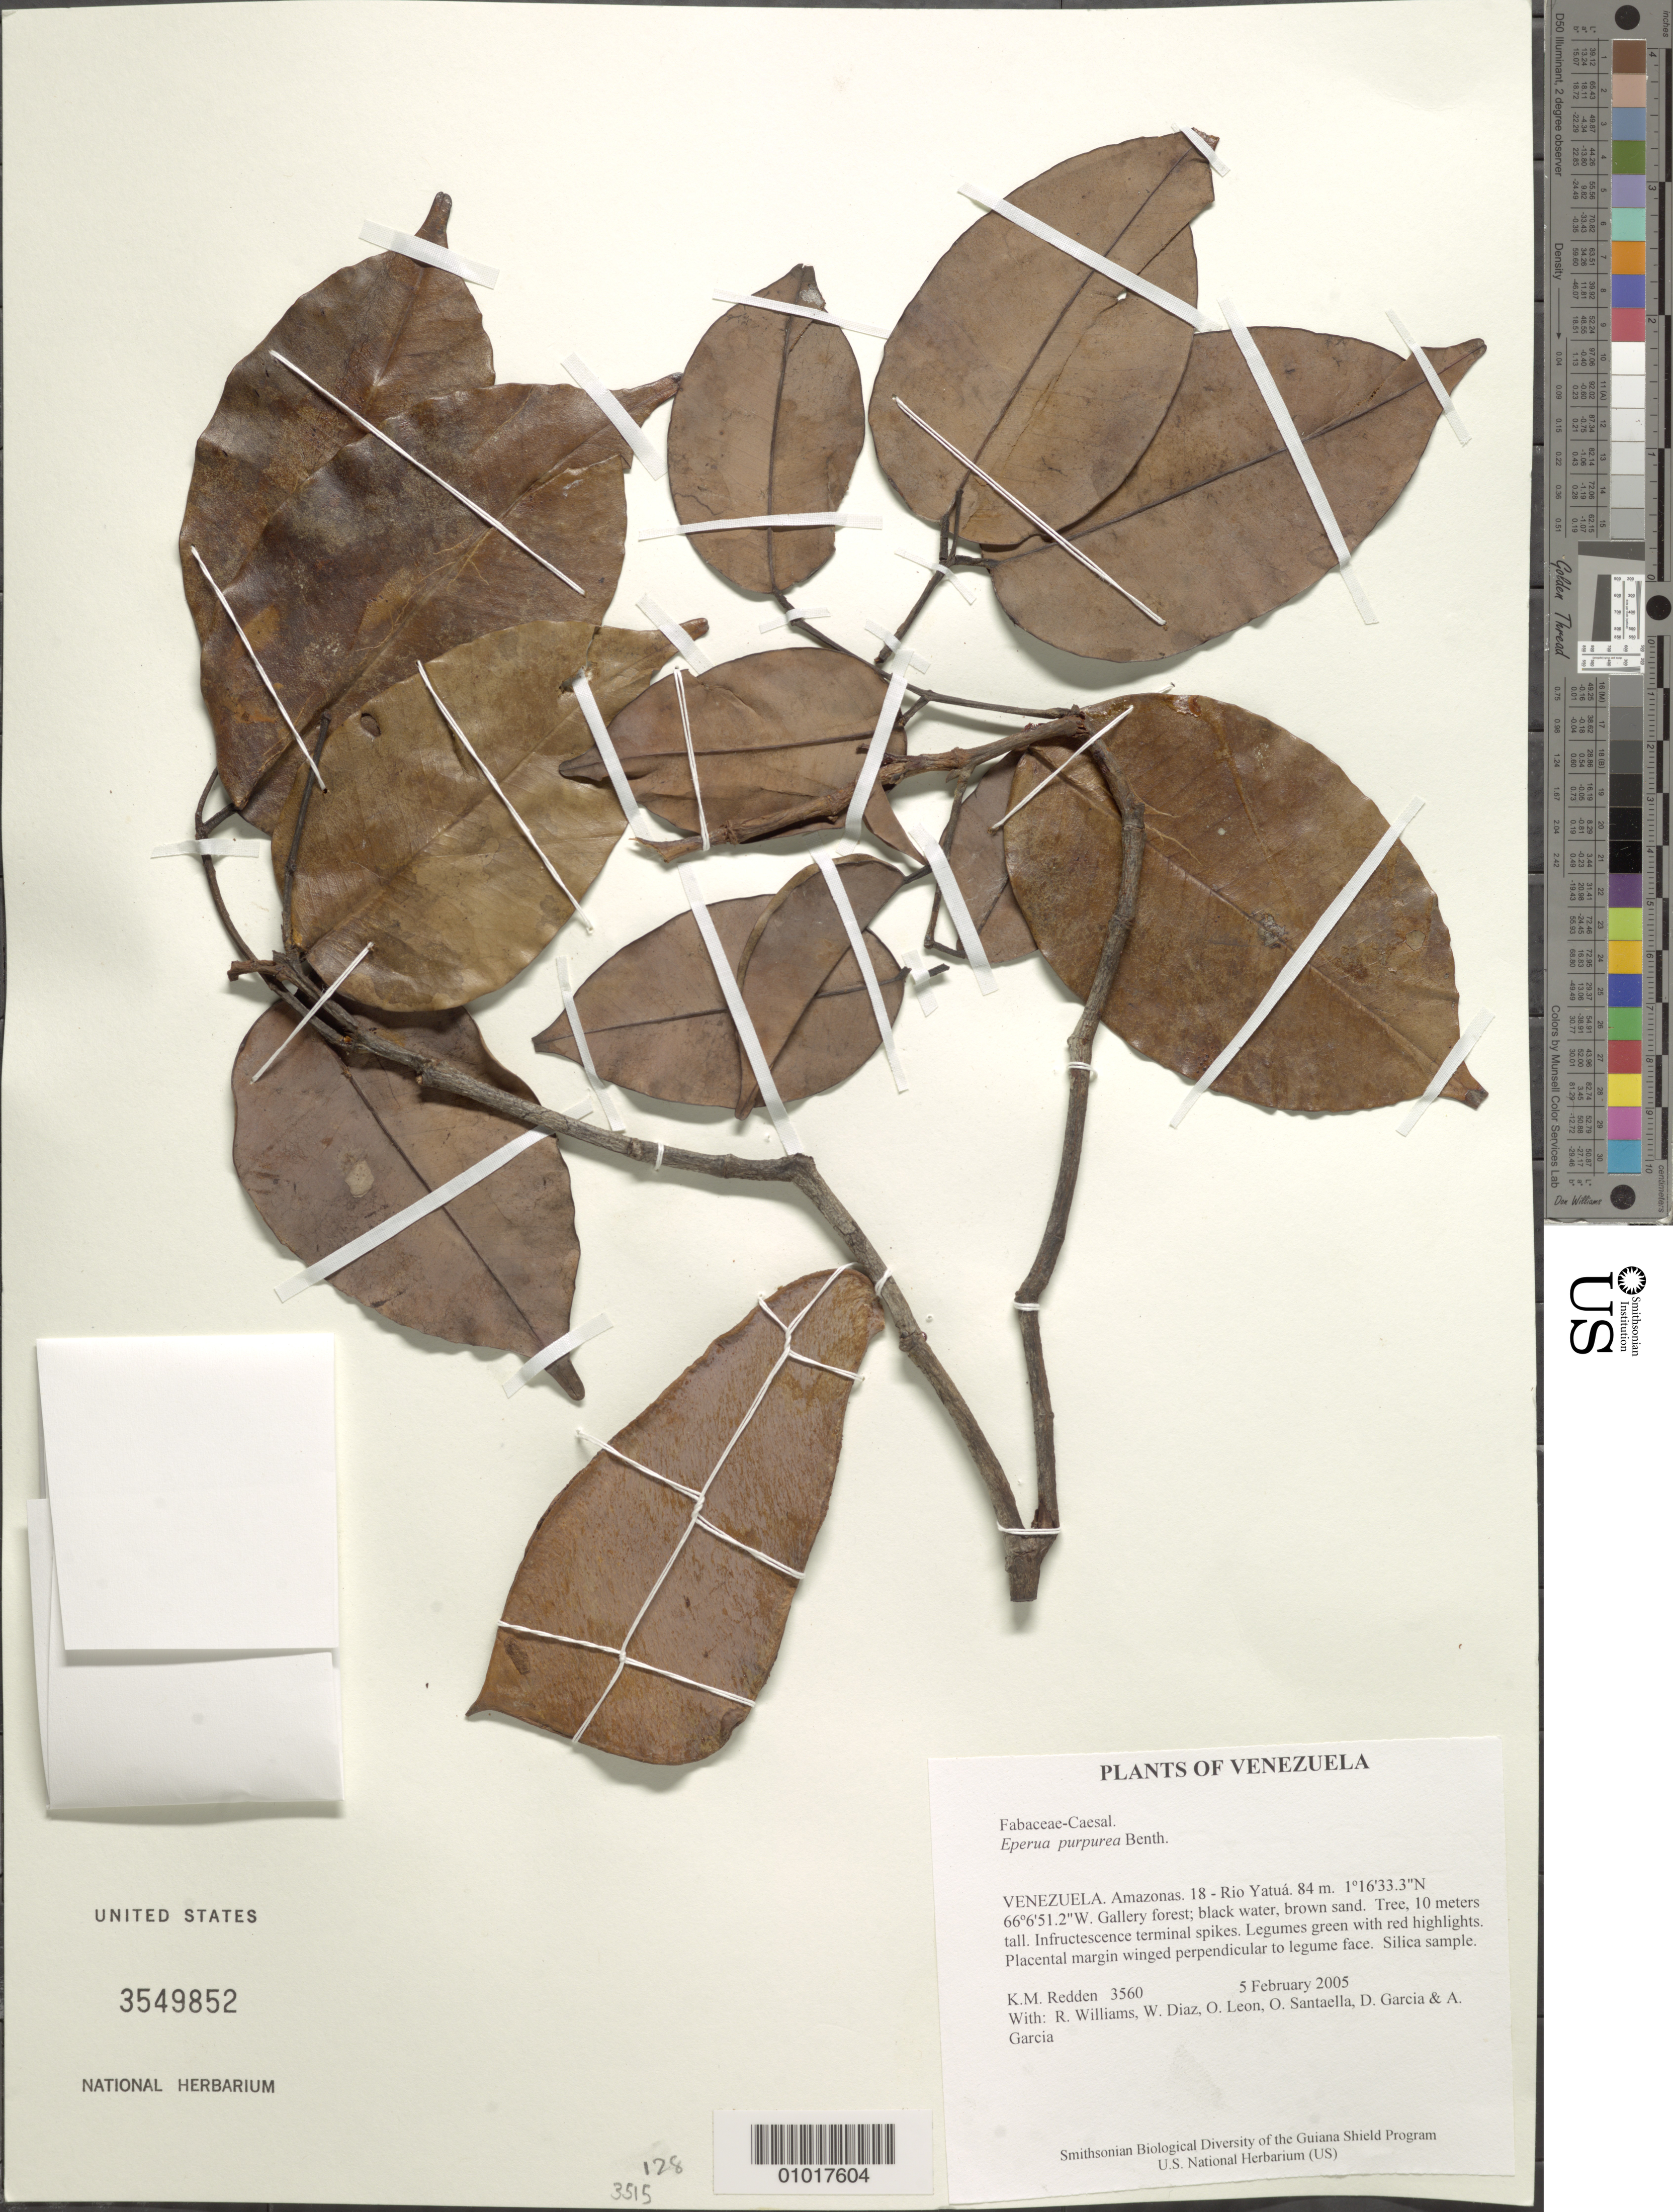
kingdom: Plantae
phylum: Tracheophyta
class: Magnoliopsida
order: Fabales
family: Fabaceae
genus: Eperua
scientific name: Eperua purpurea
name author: Benth.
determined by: Redden, K. M.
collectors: K. M. Redden, R. Williams, W. Díaz P., O. León, O. Santaella, D. Garcia & A. Garcia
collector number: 3560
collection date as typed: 5 February 2005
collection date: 2005-02-05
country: Venezuela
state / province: Amazonas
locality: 18 - Rio Yatuá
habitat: Gallery forest; black water, brown sand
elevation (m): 84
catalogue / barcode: US 3549852